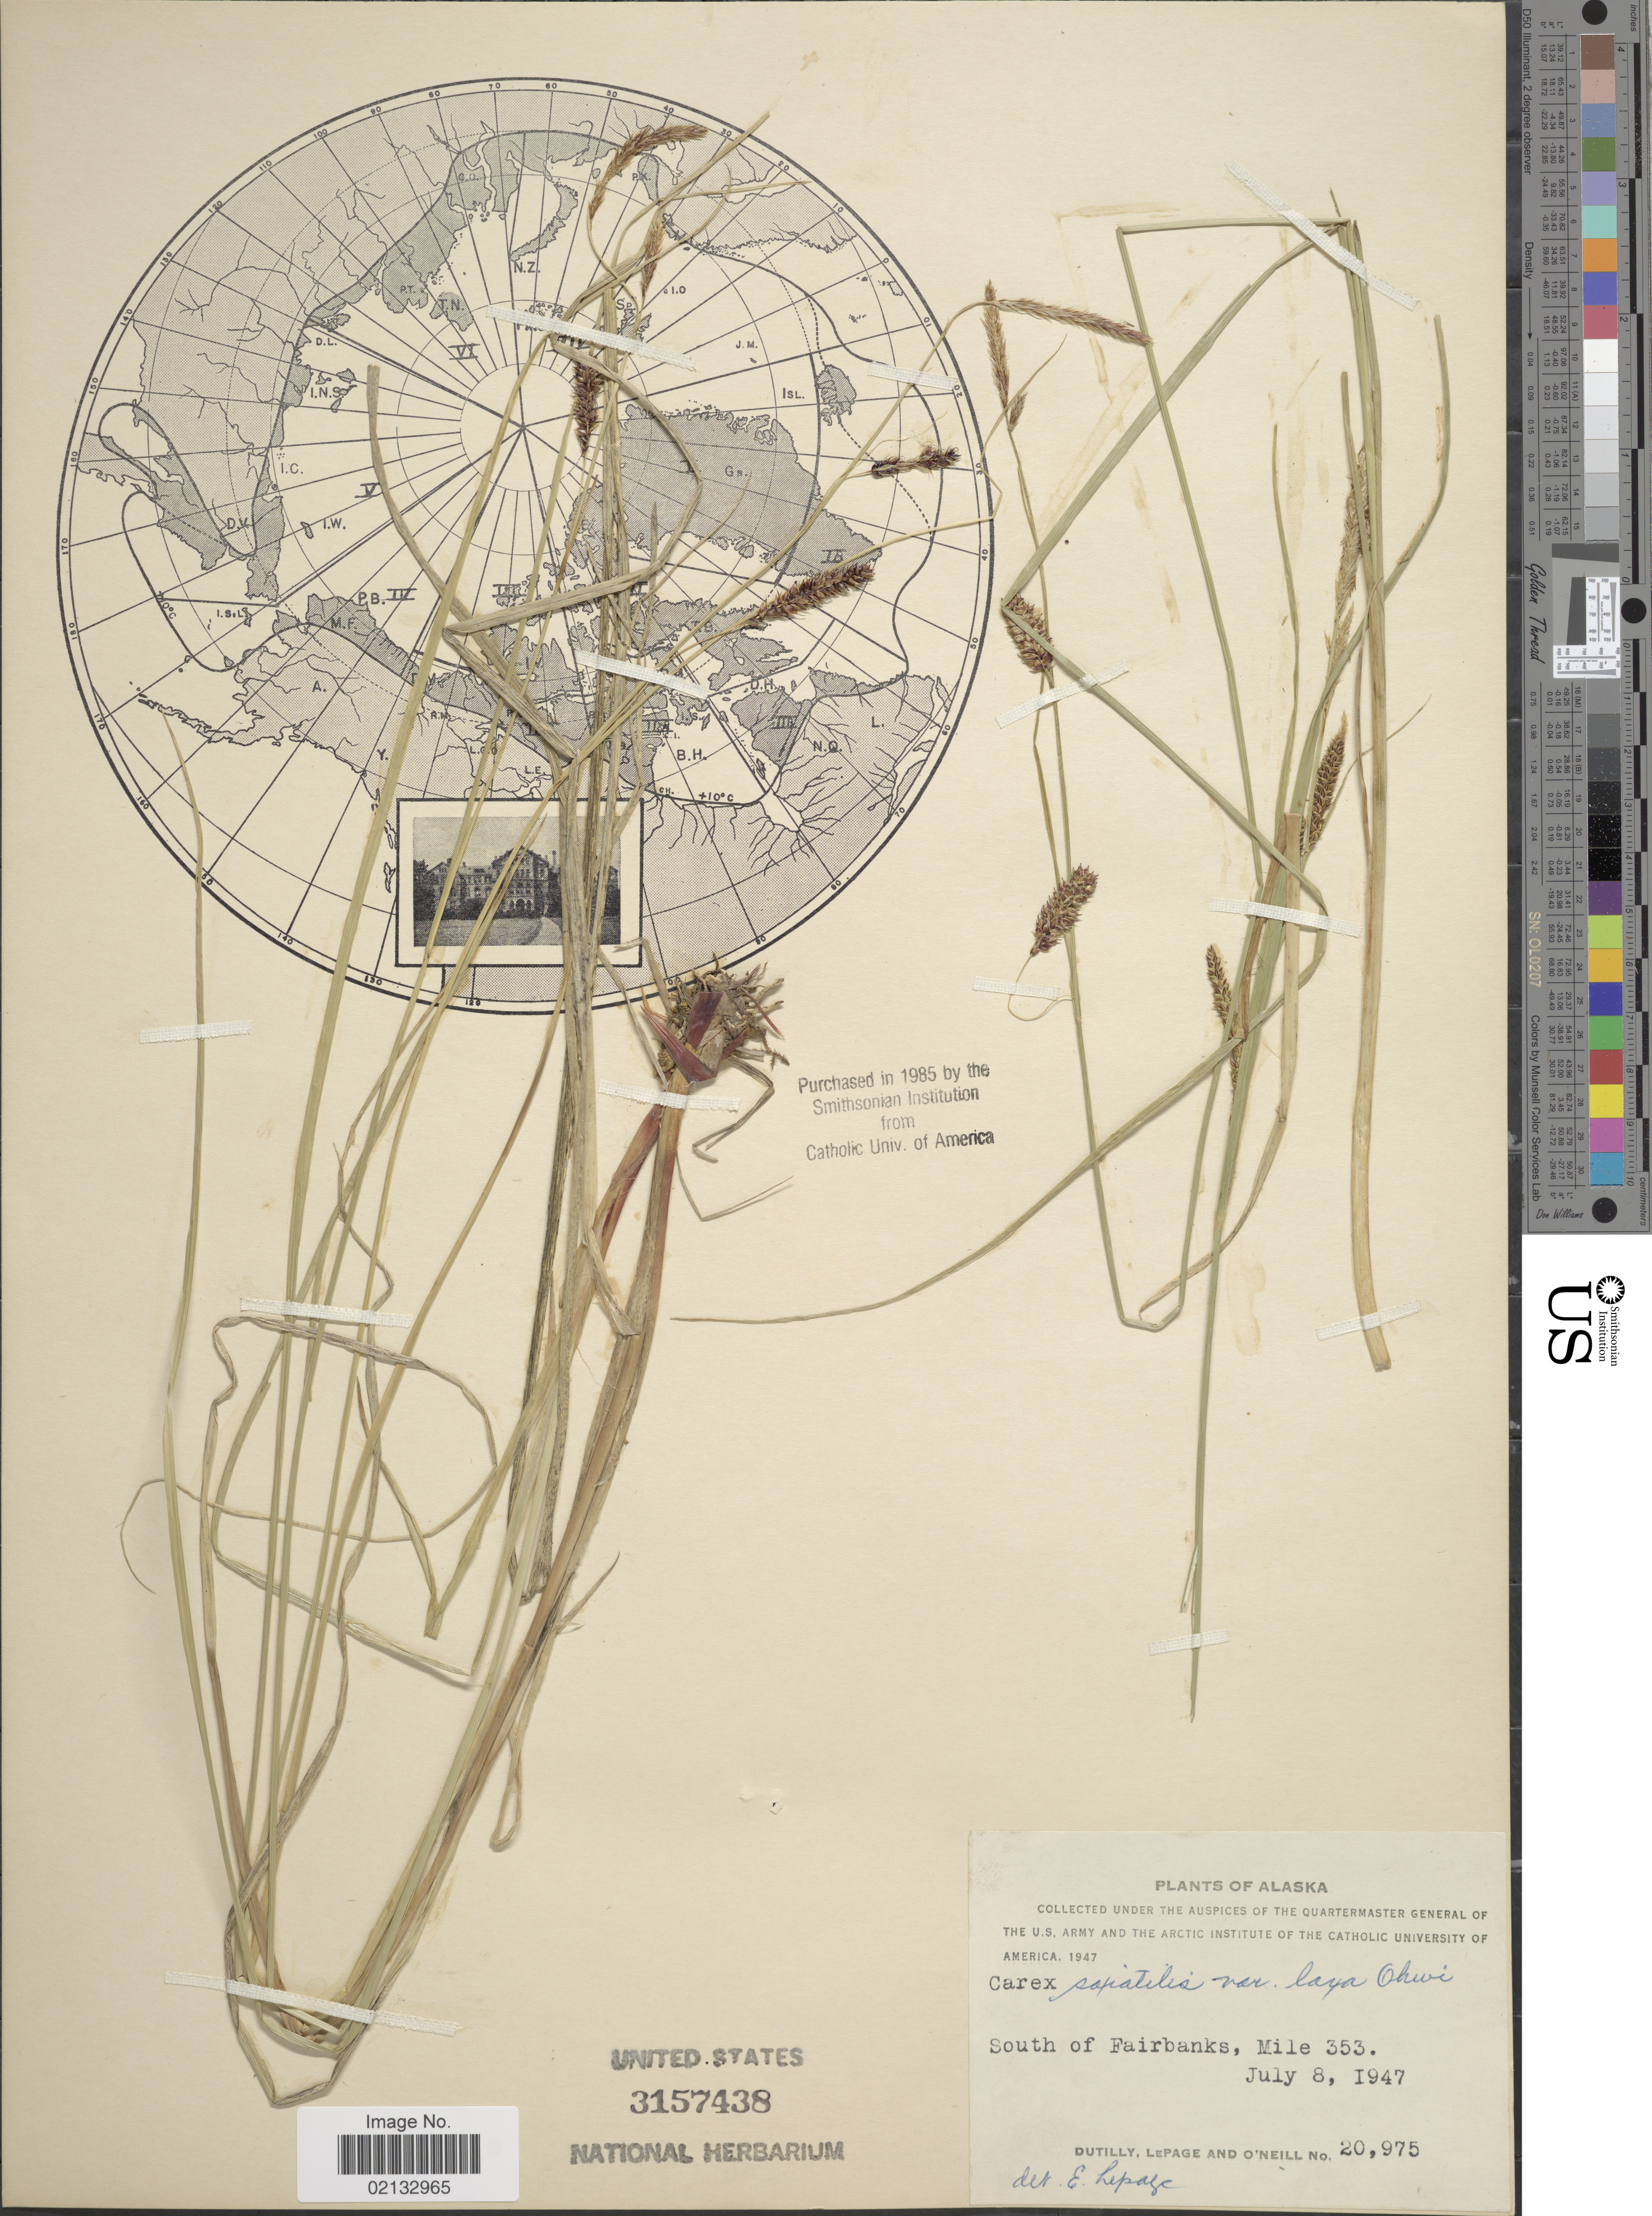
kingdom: Plantae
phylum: Tracheophyta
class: Liliopsida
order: Poales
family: Cyperaceae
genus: Carex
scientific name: Carex saxatilis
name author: L.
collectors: -. Dutilly, -. LePage & O' Neill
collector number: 20975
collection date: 1947-07-08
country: United States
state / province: Alaska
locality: South of Fairbanks, Mile 353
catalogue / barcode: US 3157438